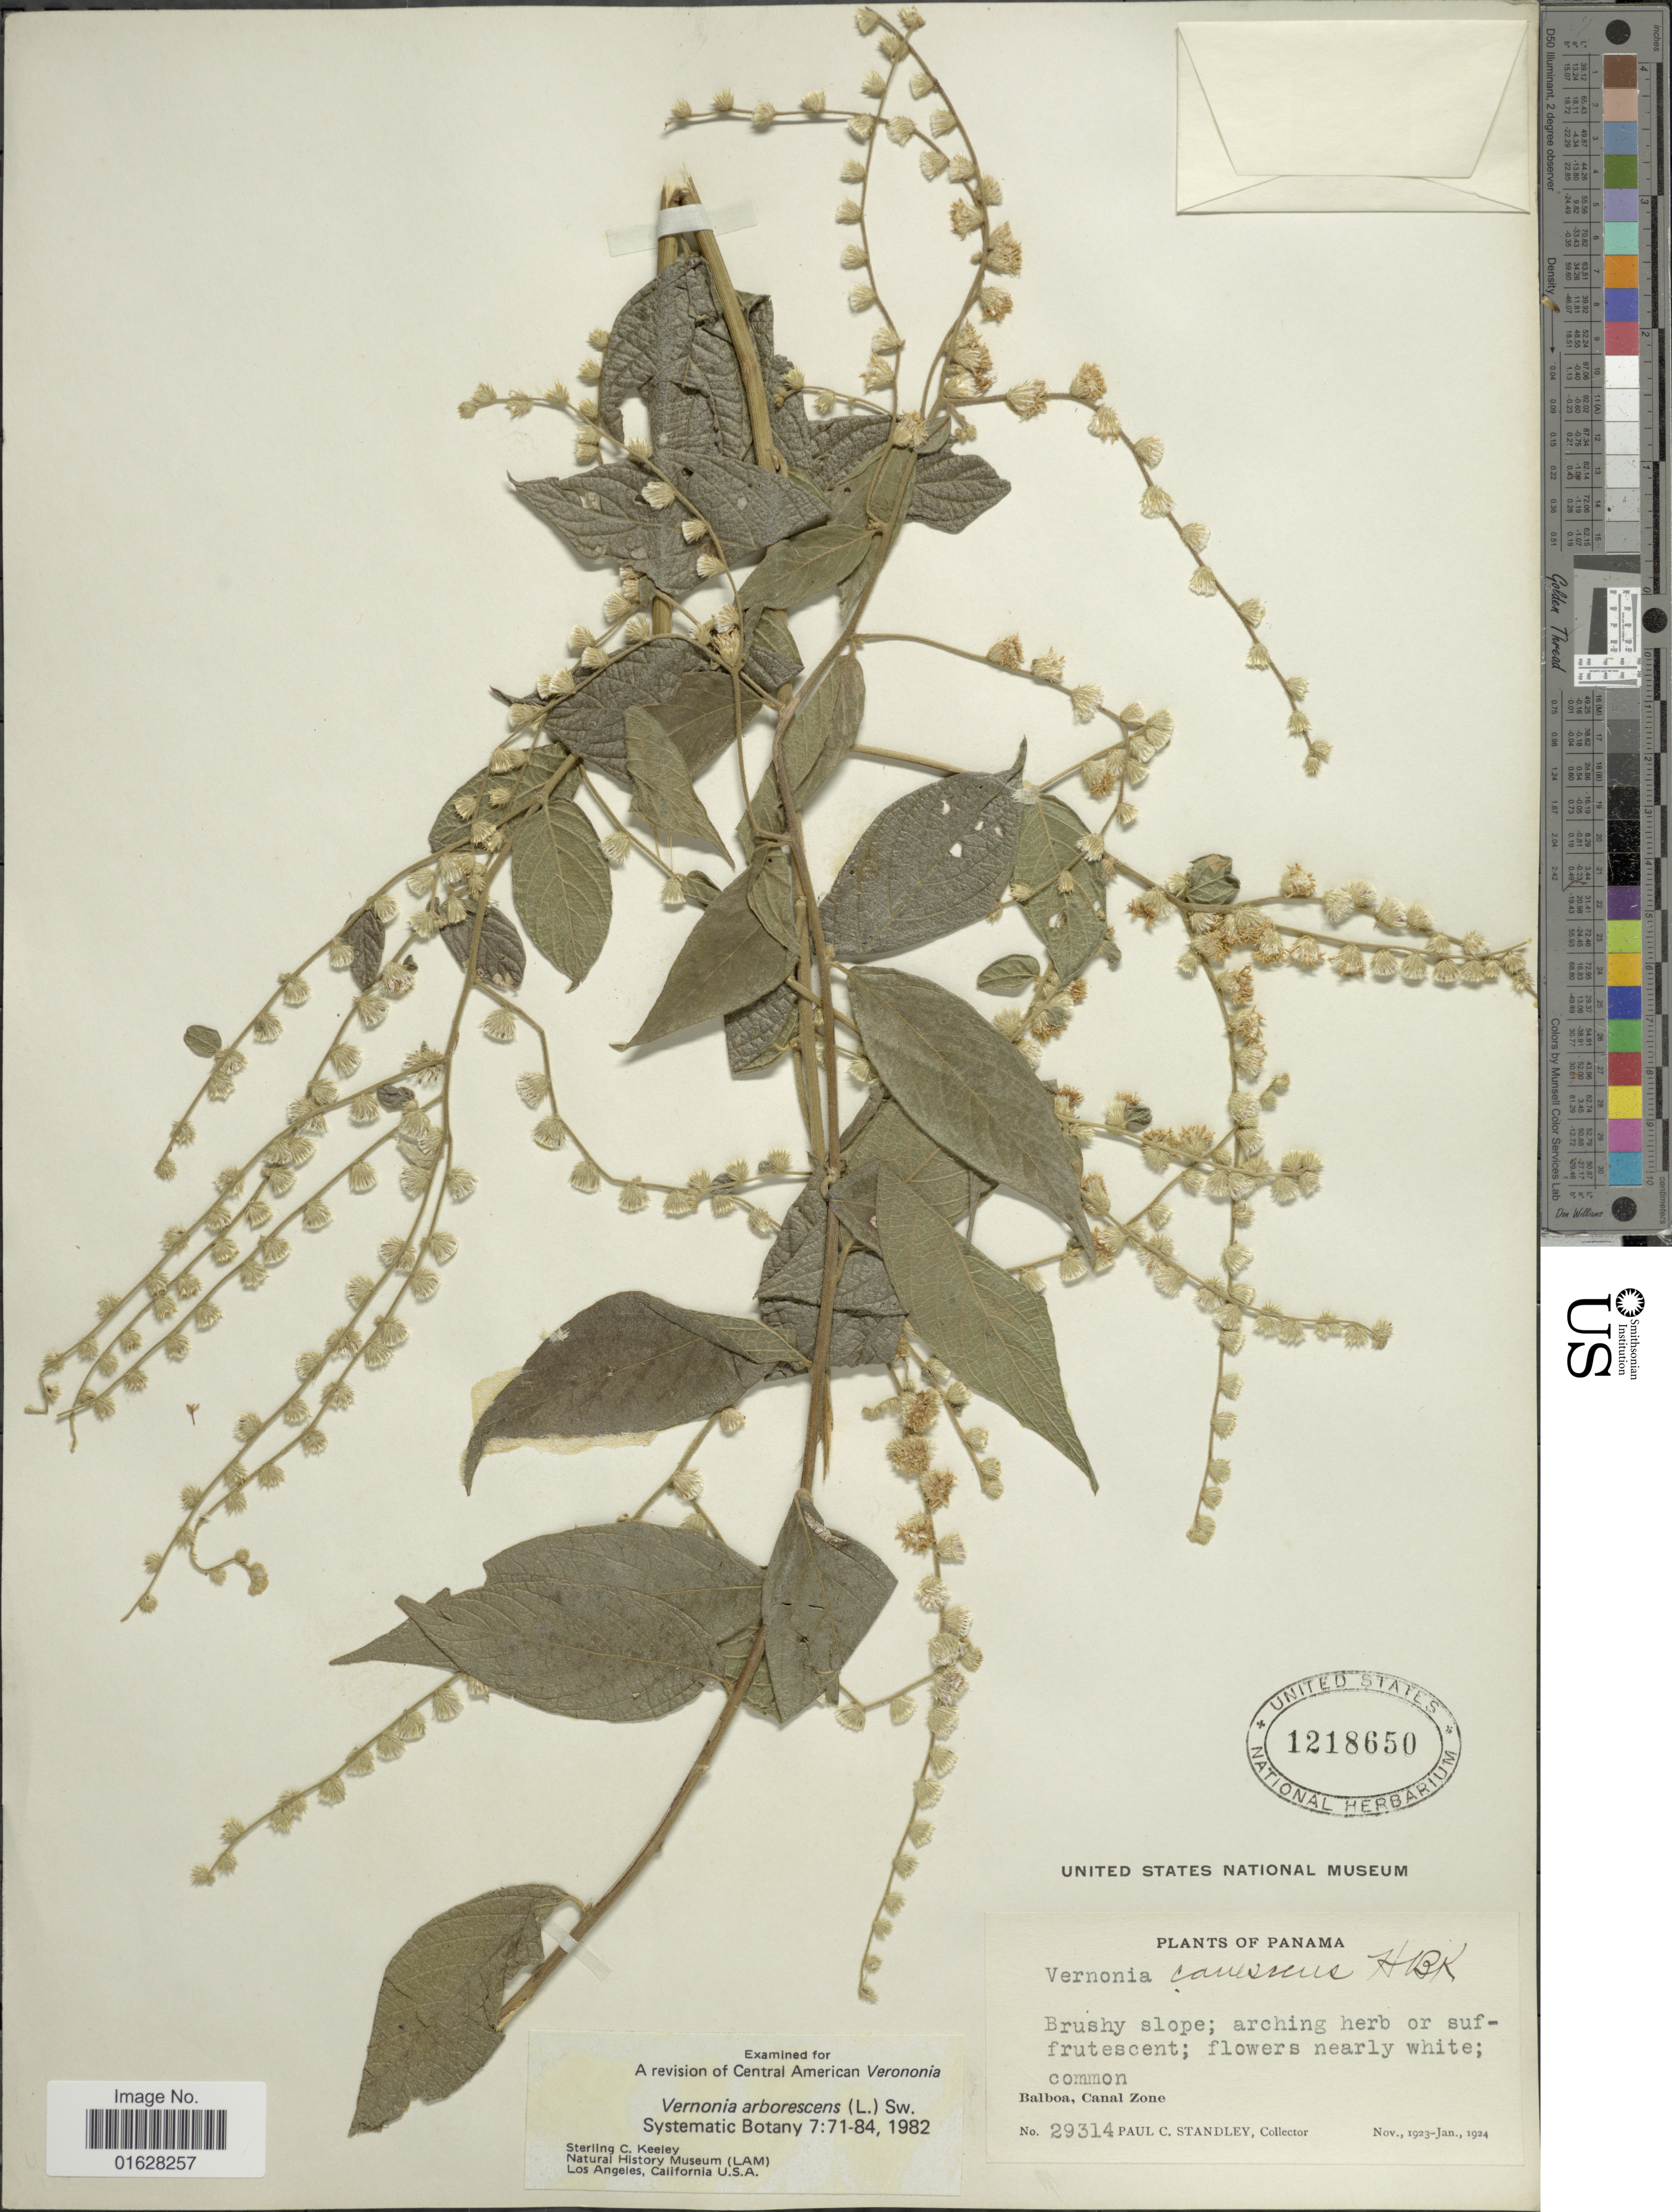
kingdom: Plantae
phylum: Tracheophyta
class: Magnoliopsida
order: Asterales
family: Asteraceae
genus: Lepidaploa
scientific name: Lepidaploa canescens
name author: (Kunth) H. Rob.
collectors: P. C. Standley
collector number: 29314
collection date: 1923-11/1924-01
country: Panama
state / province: Colón / Panamá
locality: Balboa, Canal Zone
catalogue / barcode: US 1218650